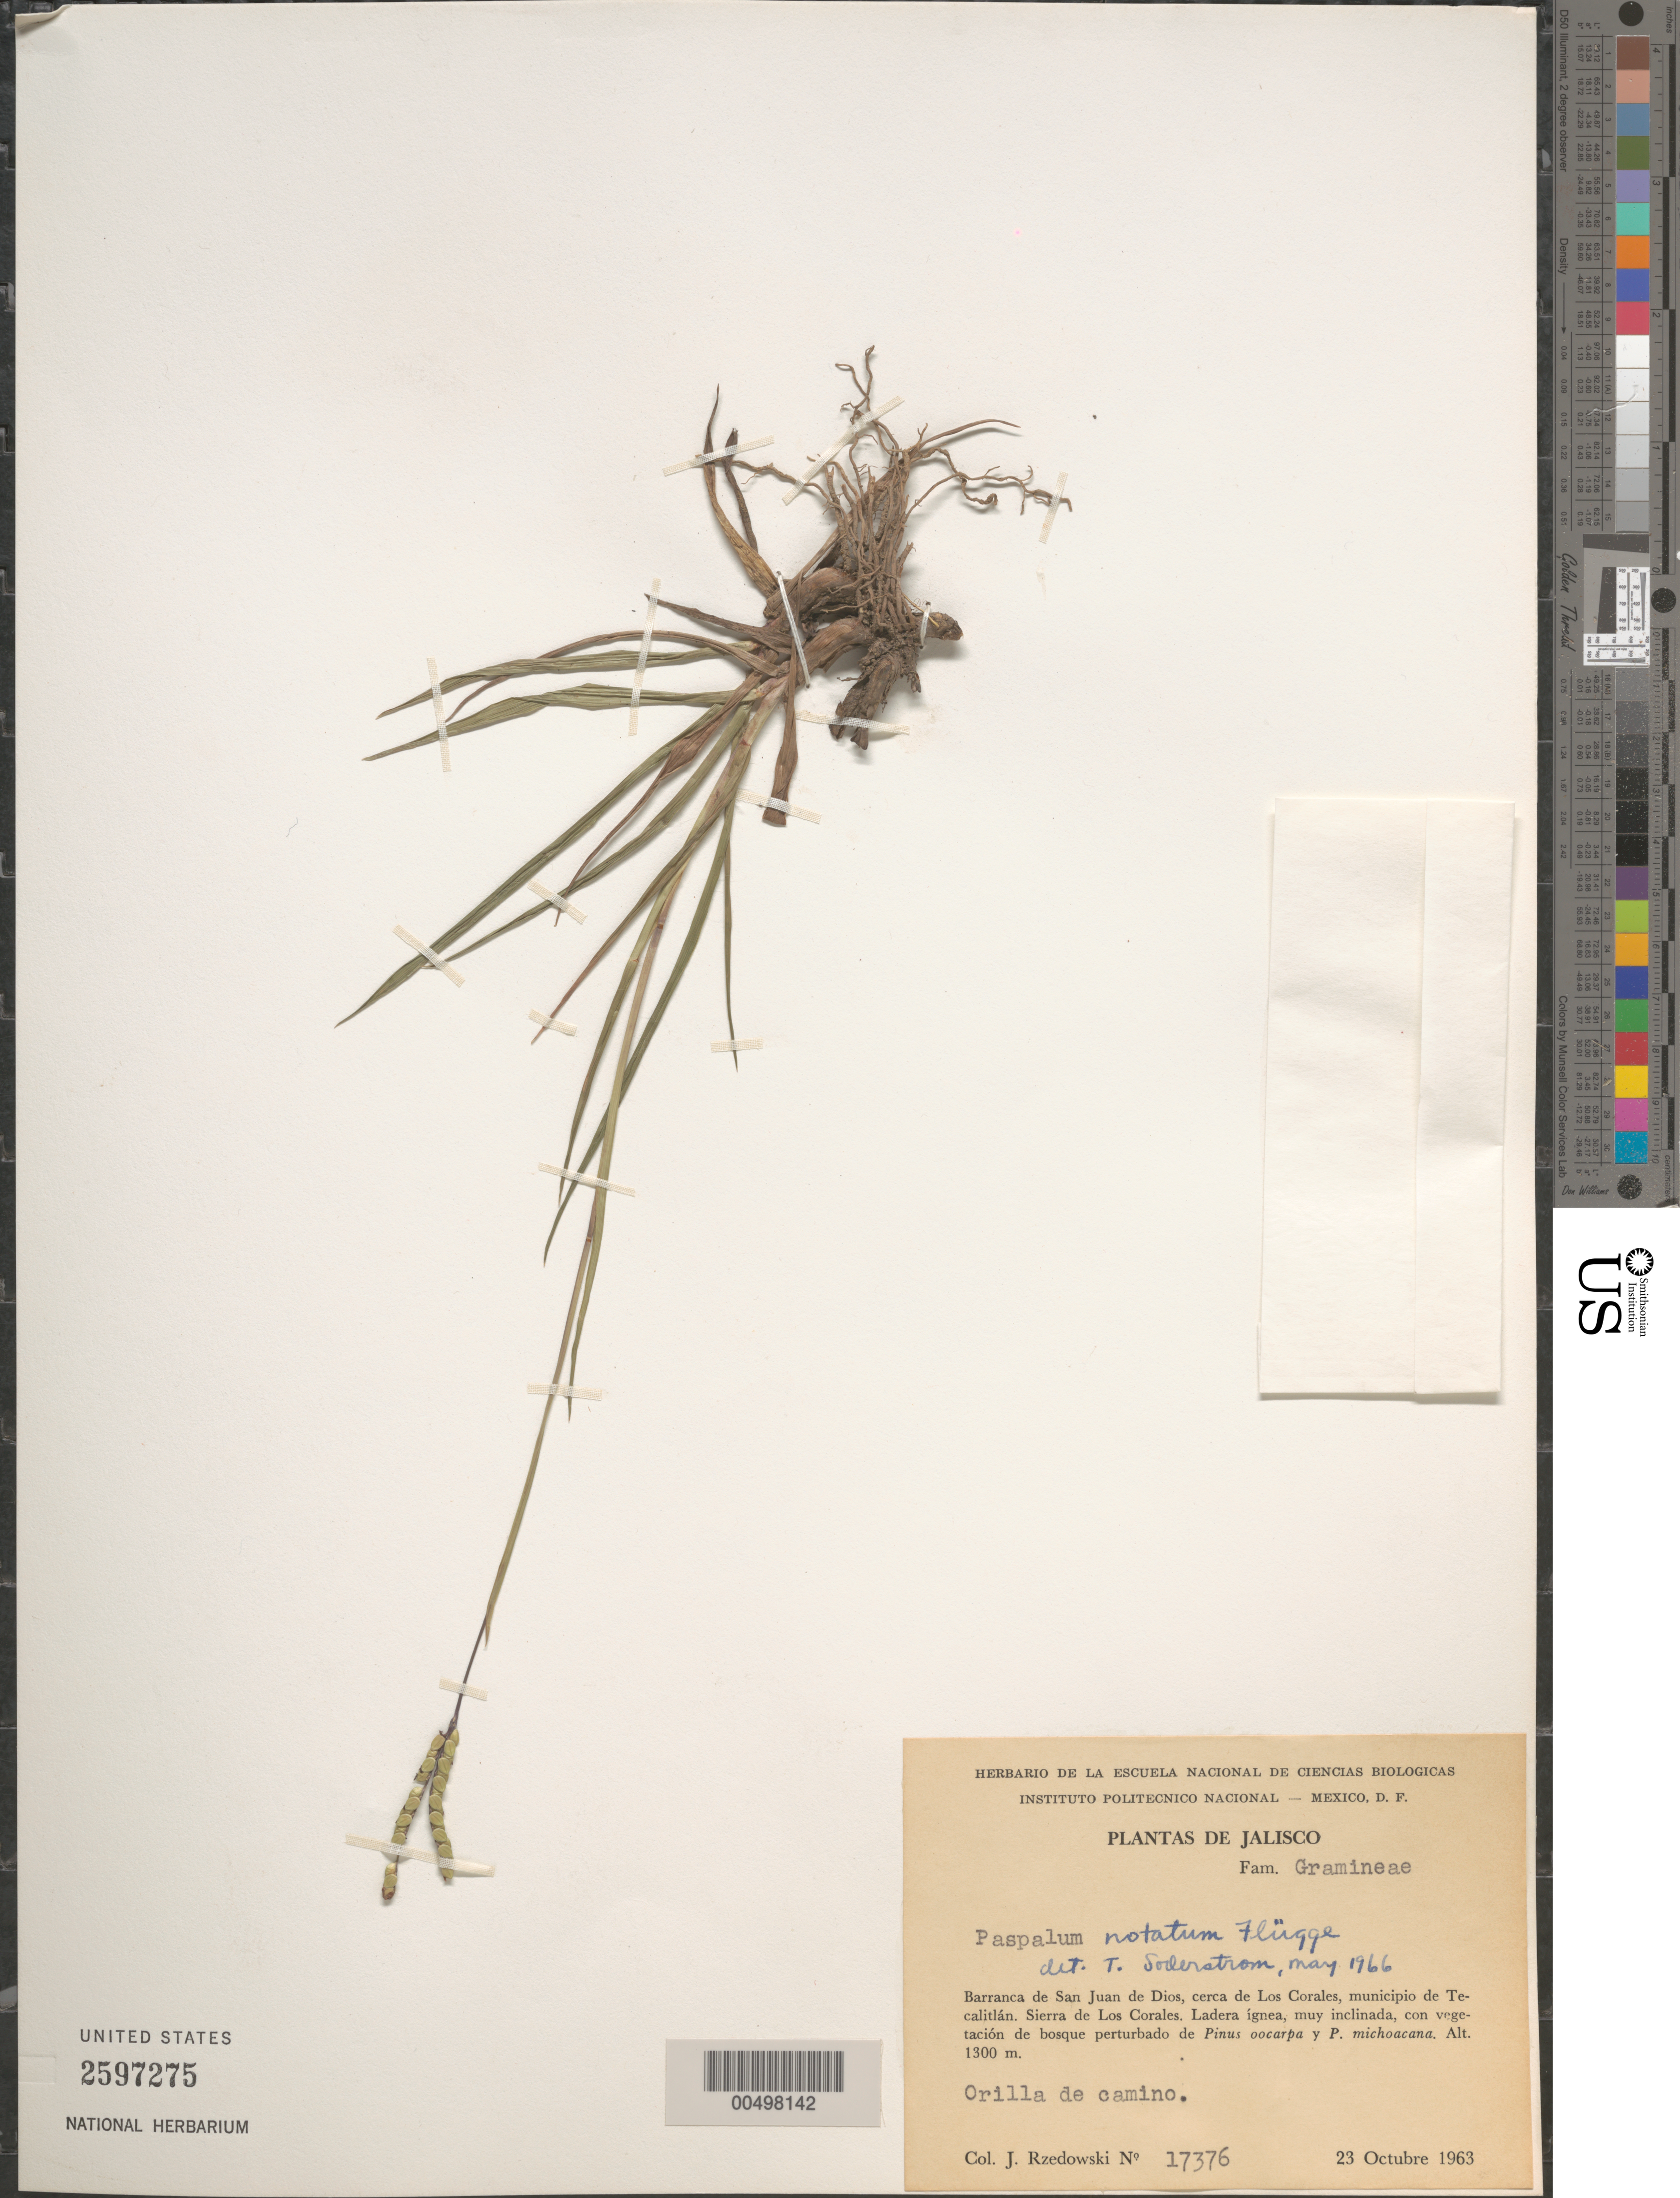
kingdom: Plantae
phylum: Tracheophyta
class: Liliopsida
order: Poales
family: Poaceae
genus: Paspalum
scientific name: Paspalum notatum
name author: Flüggé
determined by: Soderstrom, T. R.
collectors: J. Rzedowski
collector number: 17376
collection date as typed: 23 Oct 1963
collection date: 1963-10-23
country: Mexico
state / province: Jalisco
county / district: Tecalitlán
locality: Barranca de San Juan de Dios, near Los Corales, Sierra de Los Corales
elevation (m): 1300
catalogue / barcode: US 2597275